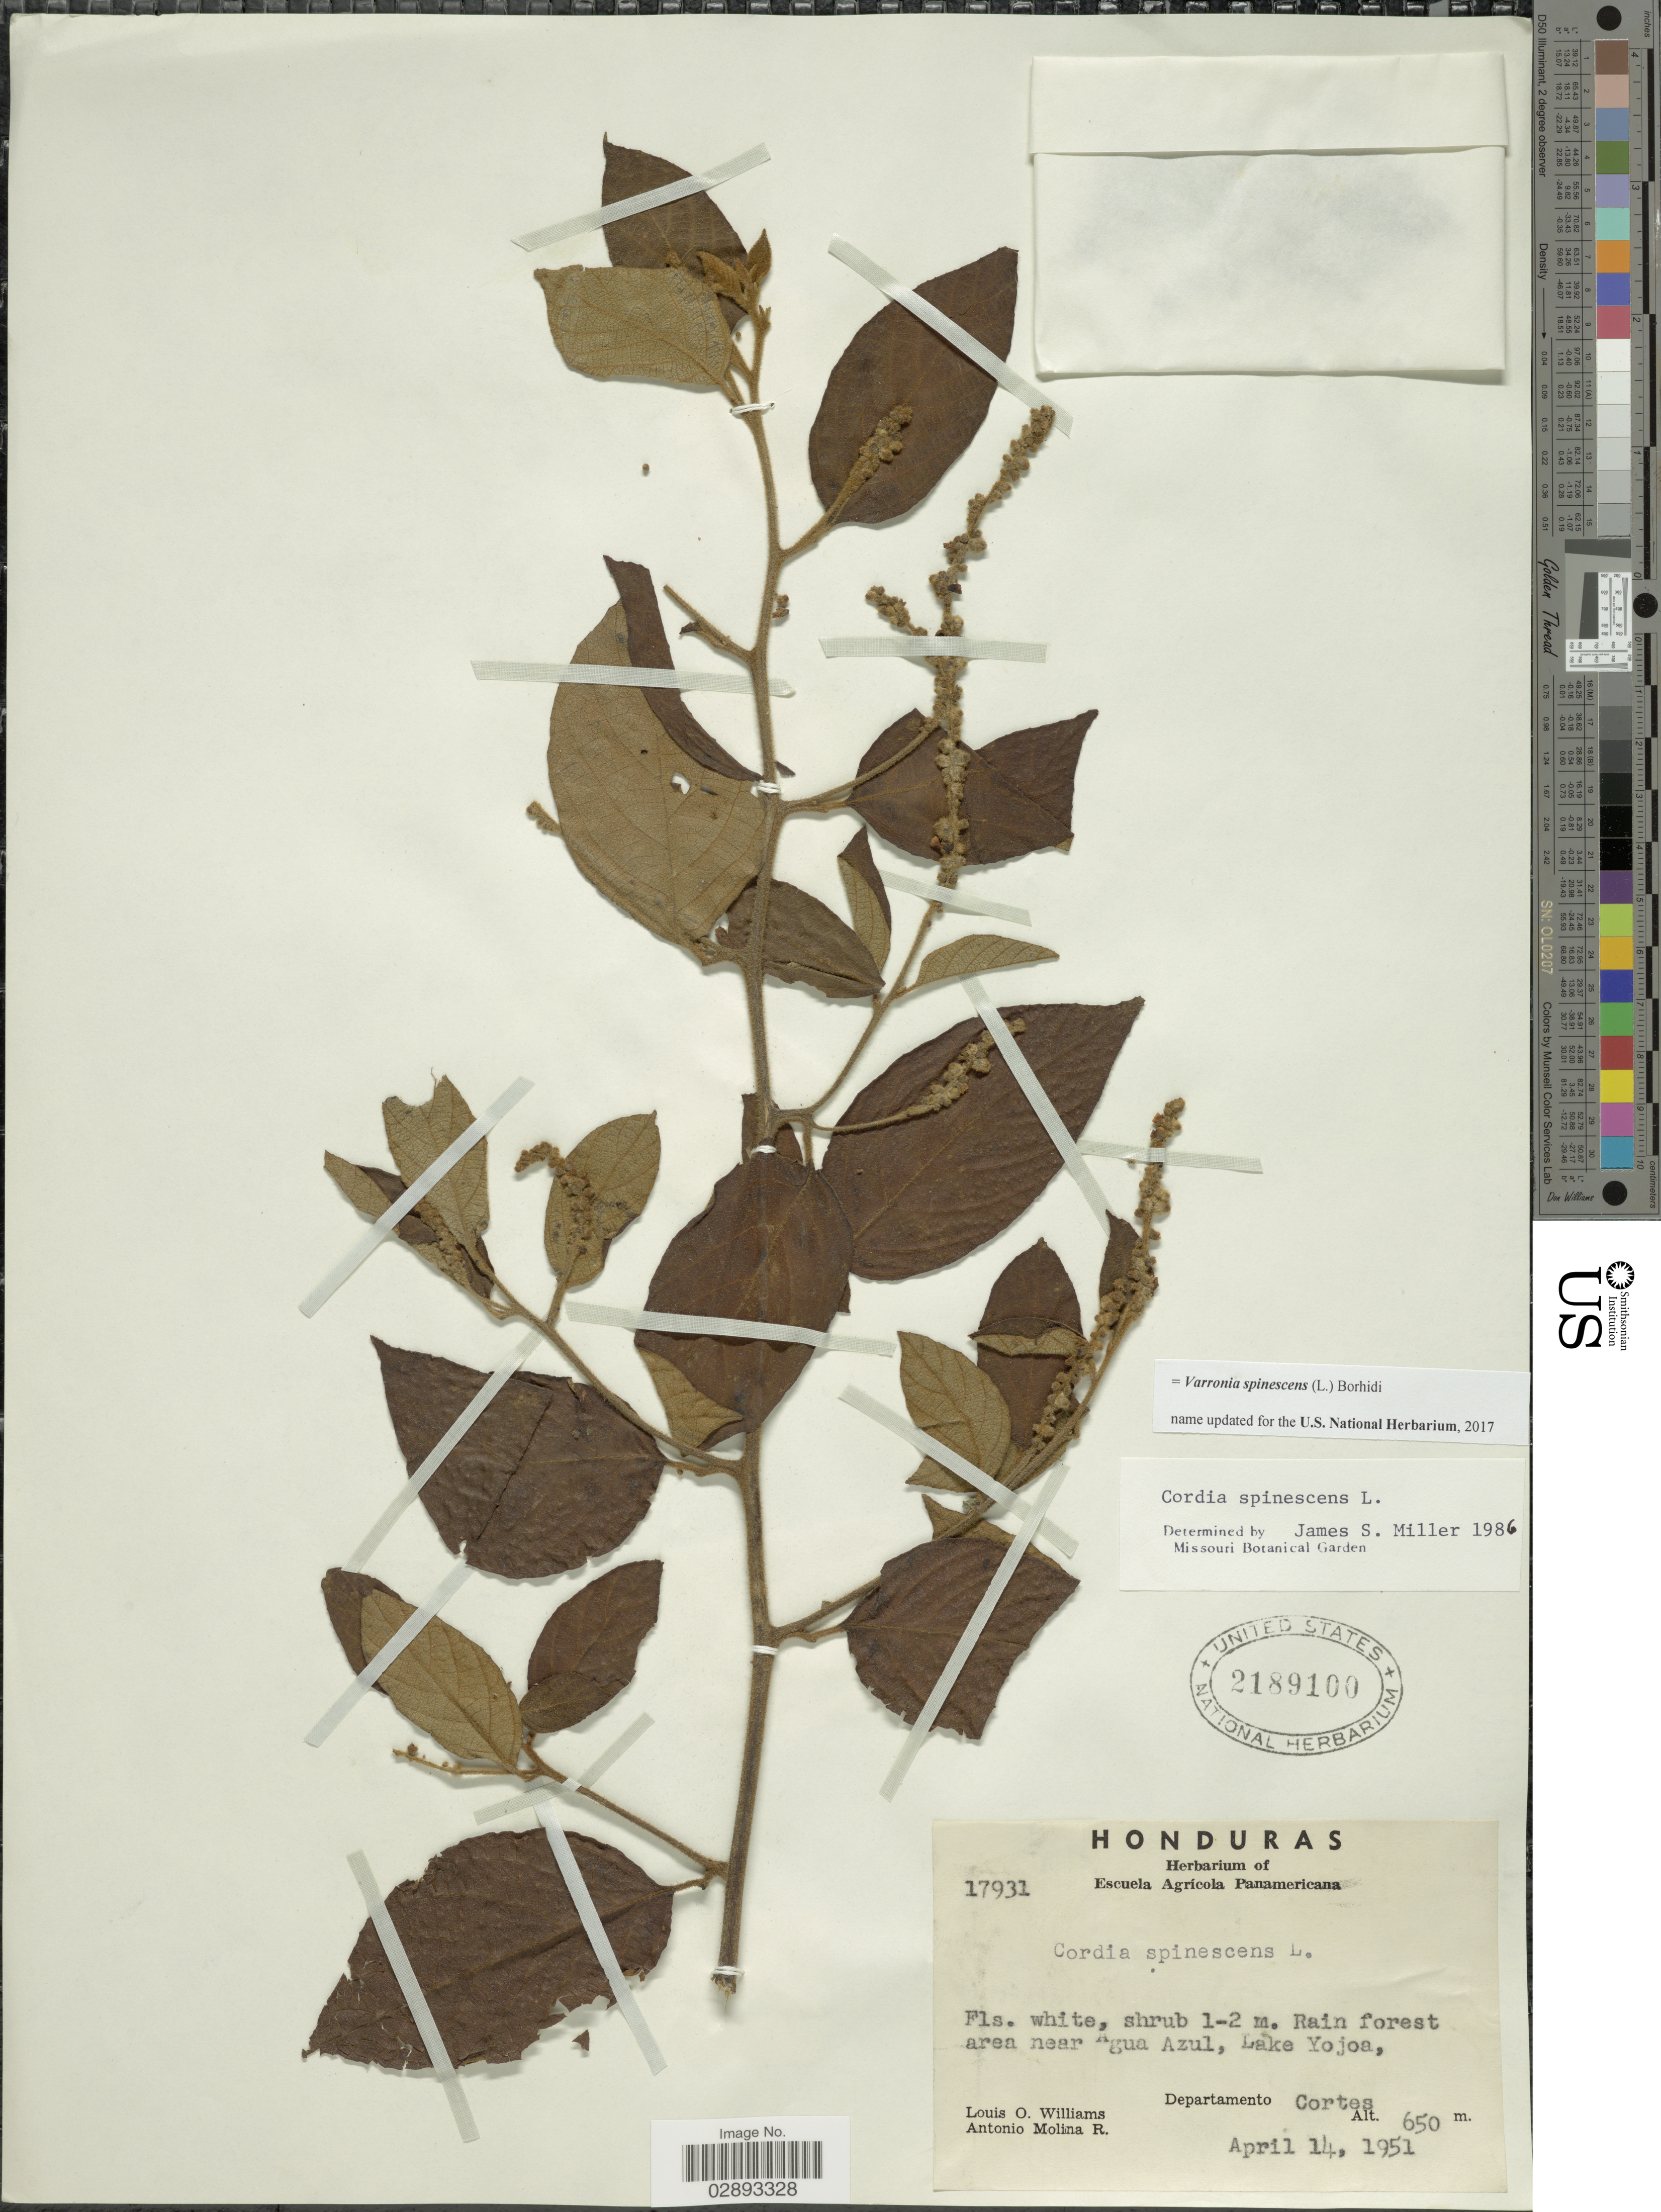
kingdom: Plantae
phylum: Tracheophyta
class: Magnoliopsida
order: Boraginales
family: Cordiaceae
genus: Varronia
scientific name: Varronia spinescens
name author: (L.) Borhidi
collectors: L. O. Williams & A. Molina R.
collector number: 17931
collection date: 1951-04-14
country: Honduras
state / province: Cortés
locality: Rain forest area near Agua Azul, Lake Yojoa, Departamento Cortes.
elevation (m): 650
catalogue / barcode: US 2189100